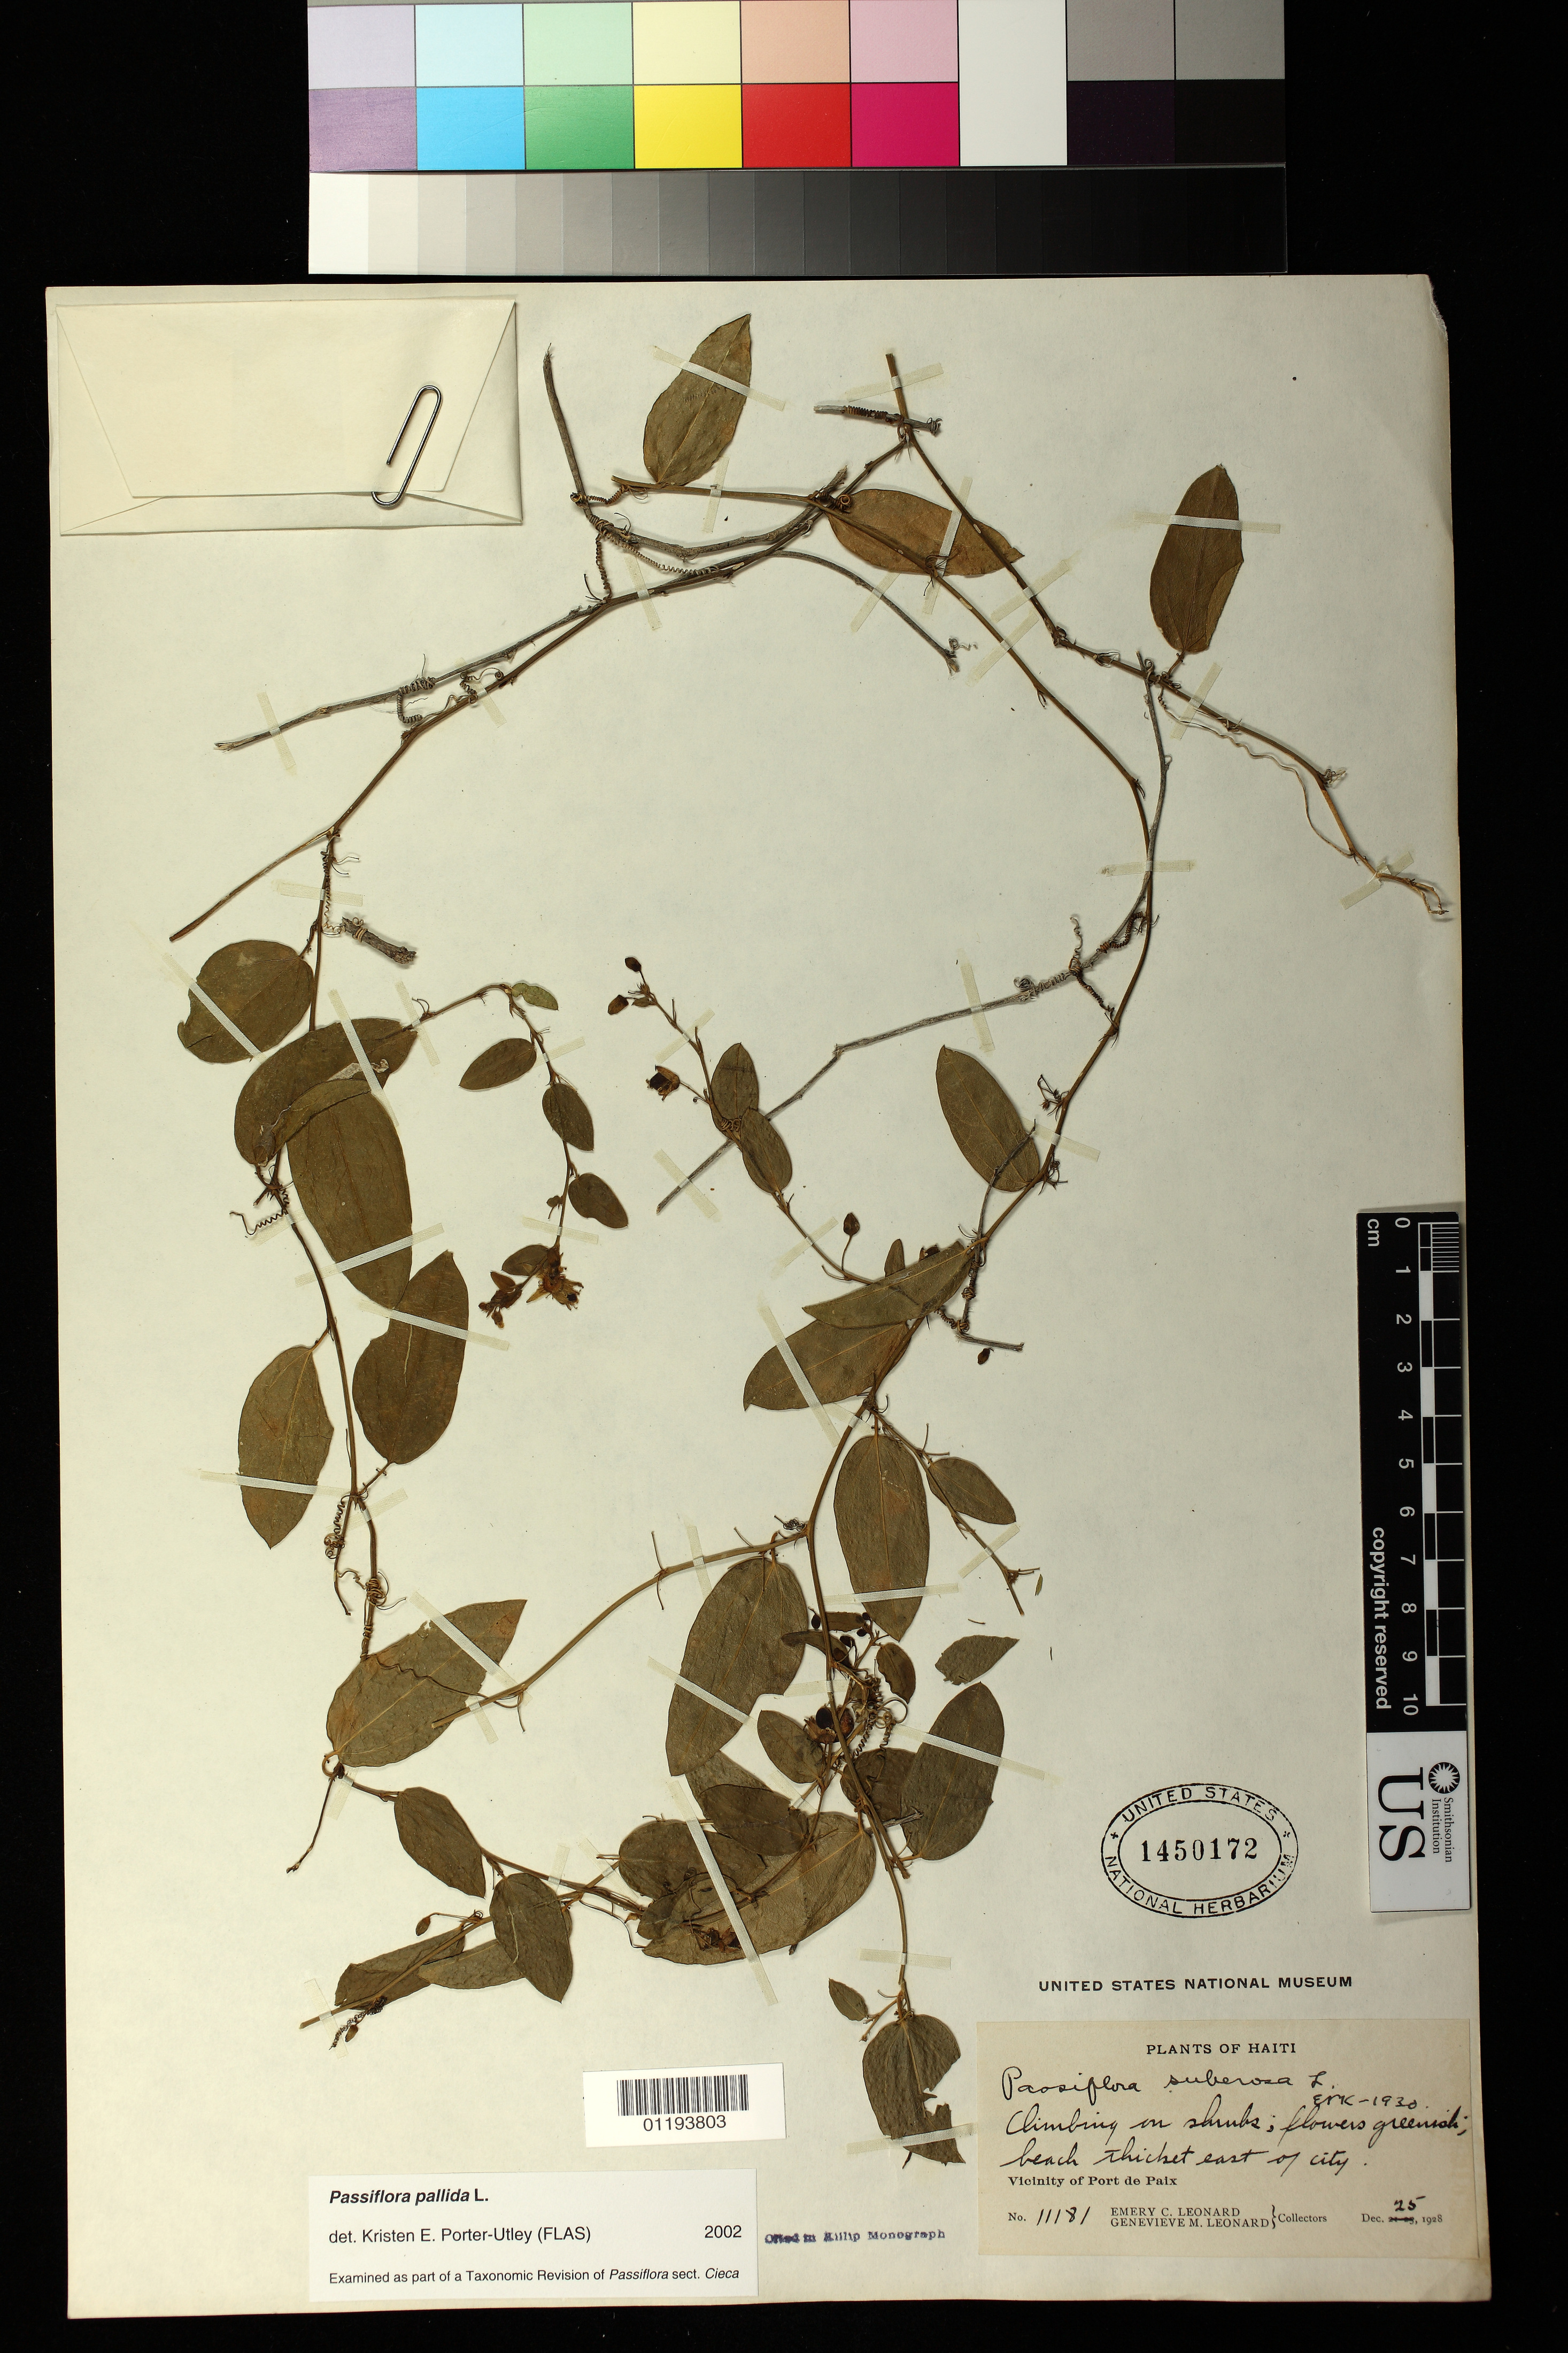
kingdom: Plantae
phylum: Tracheophyta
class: Magnoliopsida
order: Malpighiales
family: Passifloraceae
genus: Passiflora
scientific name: Passiflora pallida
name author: L.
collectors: E. C. Leonard & G. M. Leonard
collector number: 11181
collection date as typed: Dec 25 1928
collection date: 1928-12-25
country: Haiti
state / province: Nord-Óuest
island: Hispaniola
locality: Vicinity of Port de Paix, beach thicket east of city.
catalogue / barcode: US 1450172